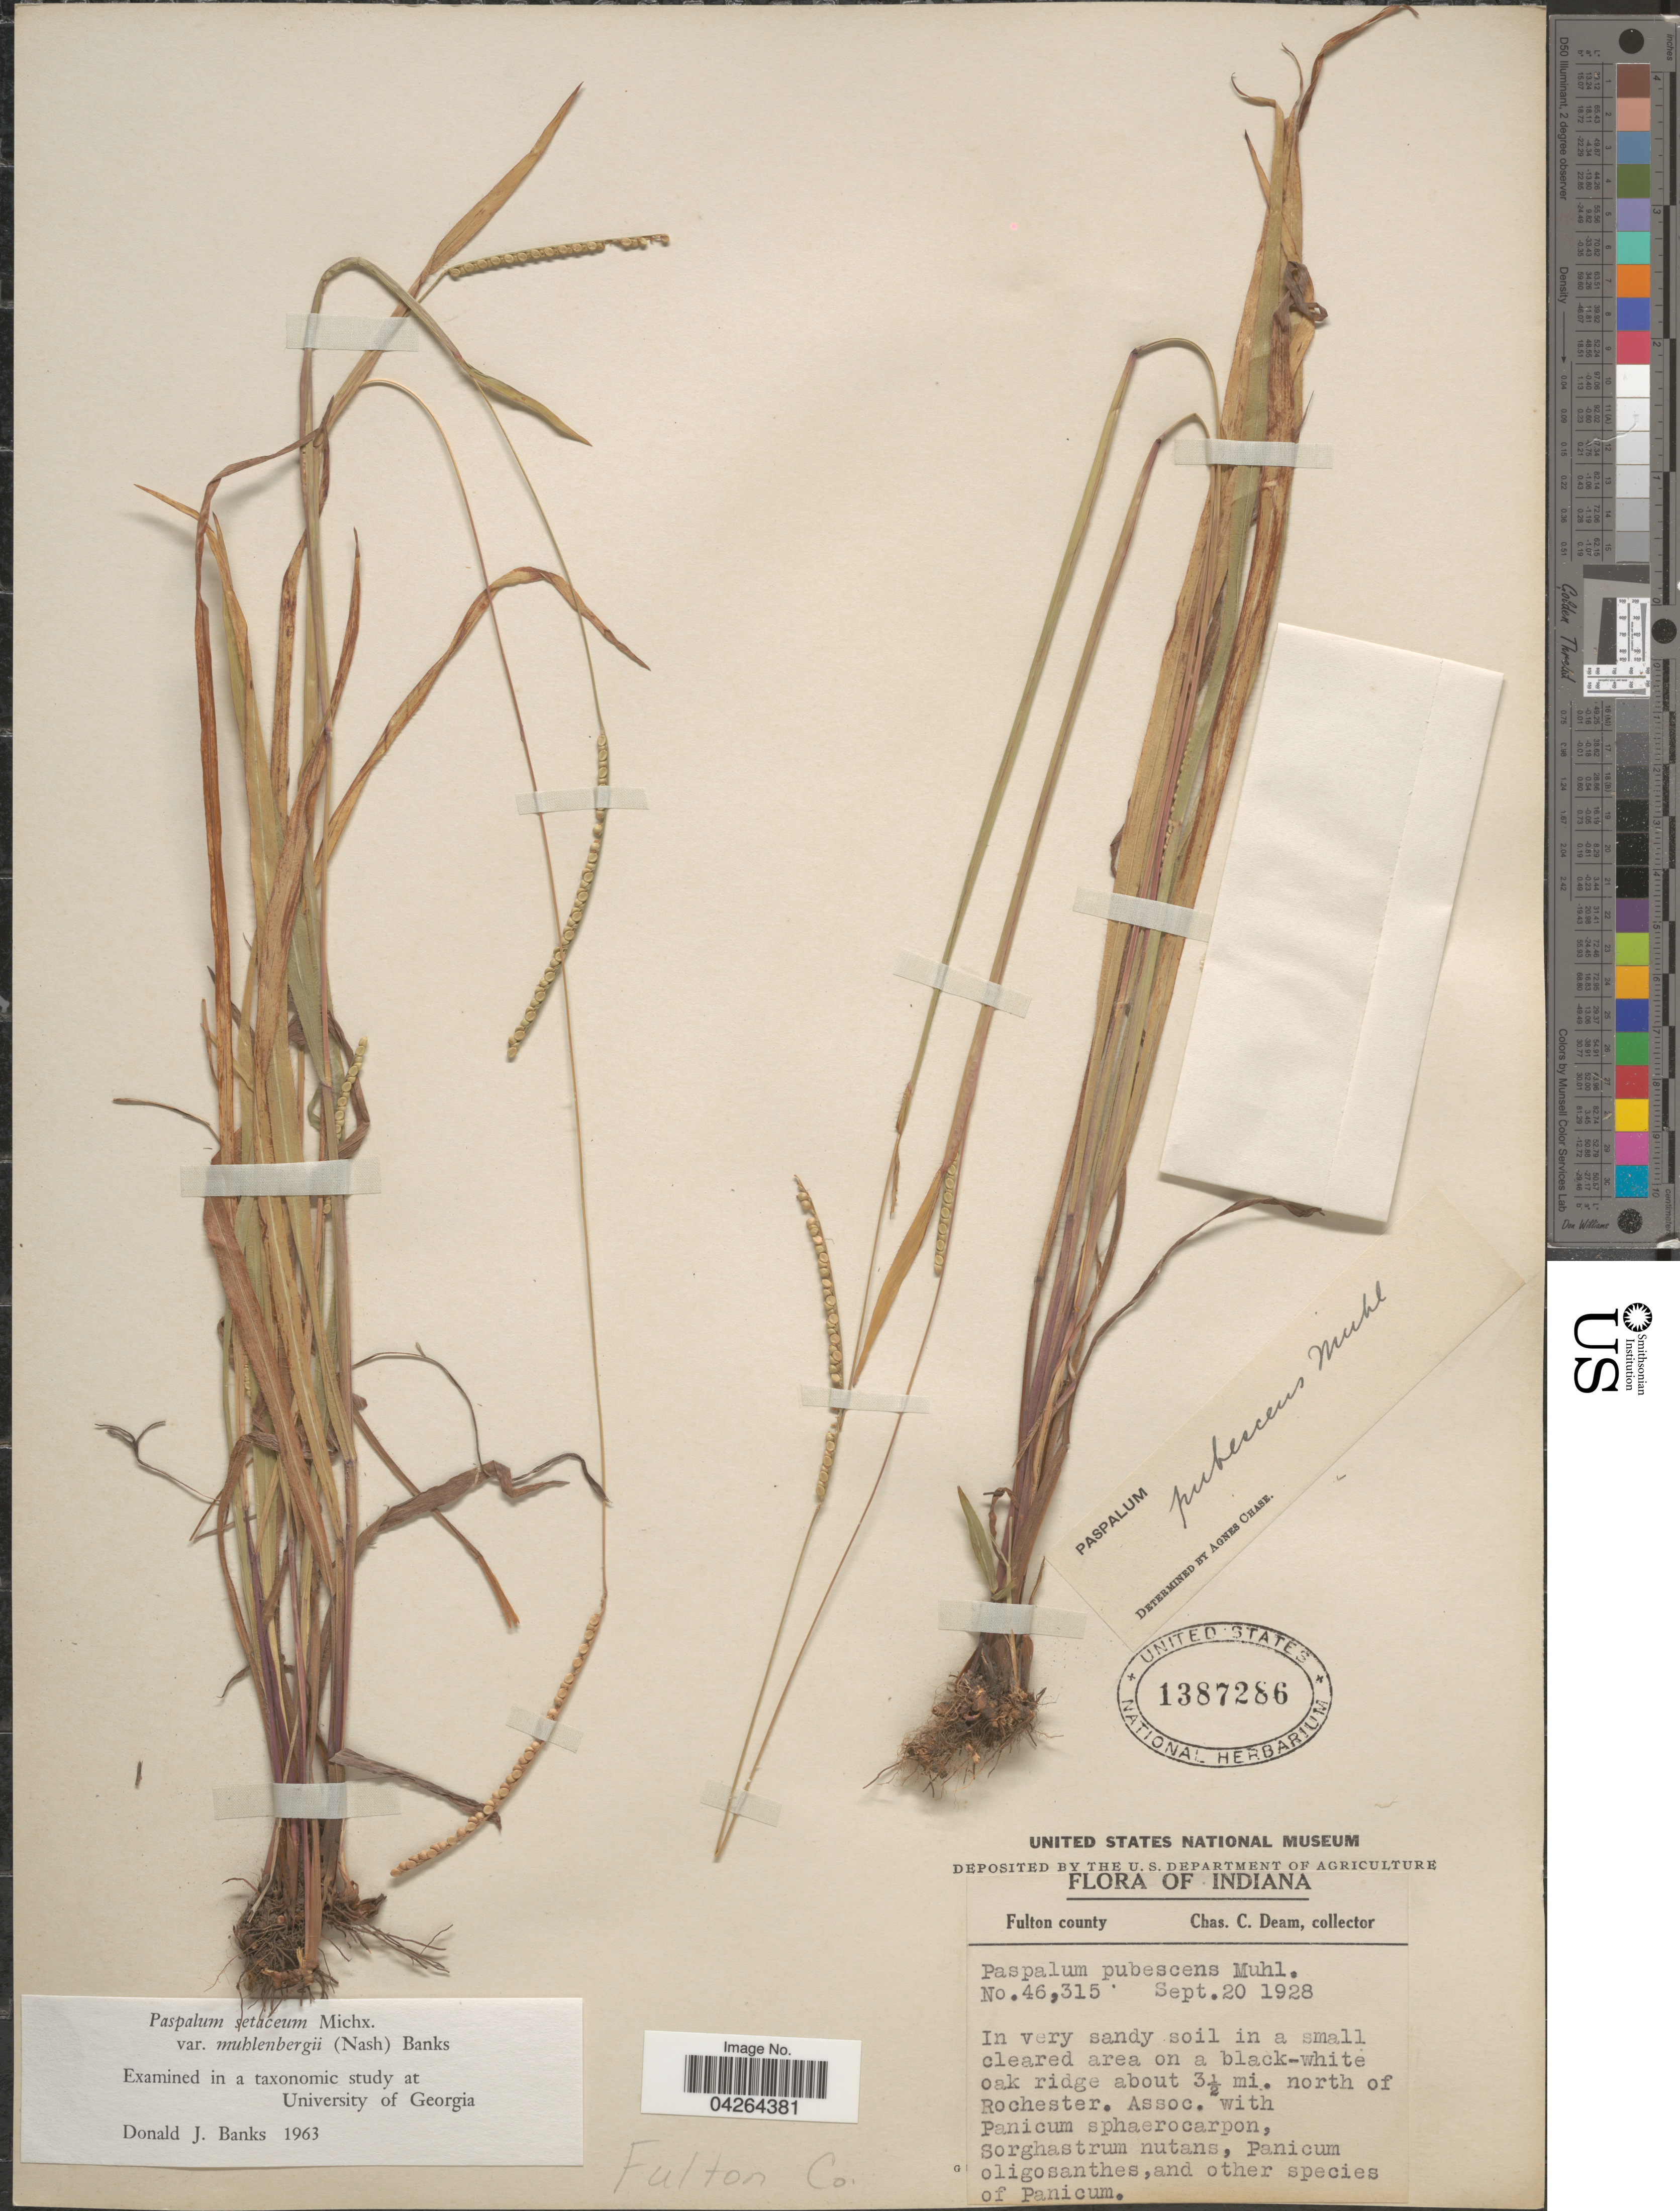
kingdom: Plantae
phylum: Tracheophyta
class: Liliopsida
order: Poales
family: Poaceae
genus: Paspalum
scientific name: Paspalum setaceum var. muhlenbergii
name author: (Nash) D.J. Banks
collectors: C. C. Deam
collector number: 46315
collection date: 1928-09-20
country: United States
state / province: Indiana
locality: Fulton county. In very sandy soil in a small cleared area on a black-white oak ridge about 3½ mi. north of Rochester.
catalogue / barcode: US 1387286